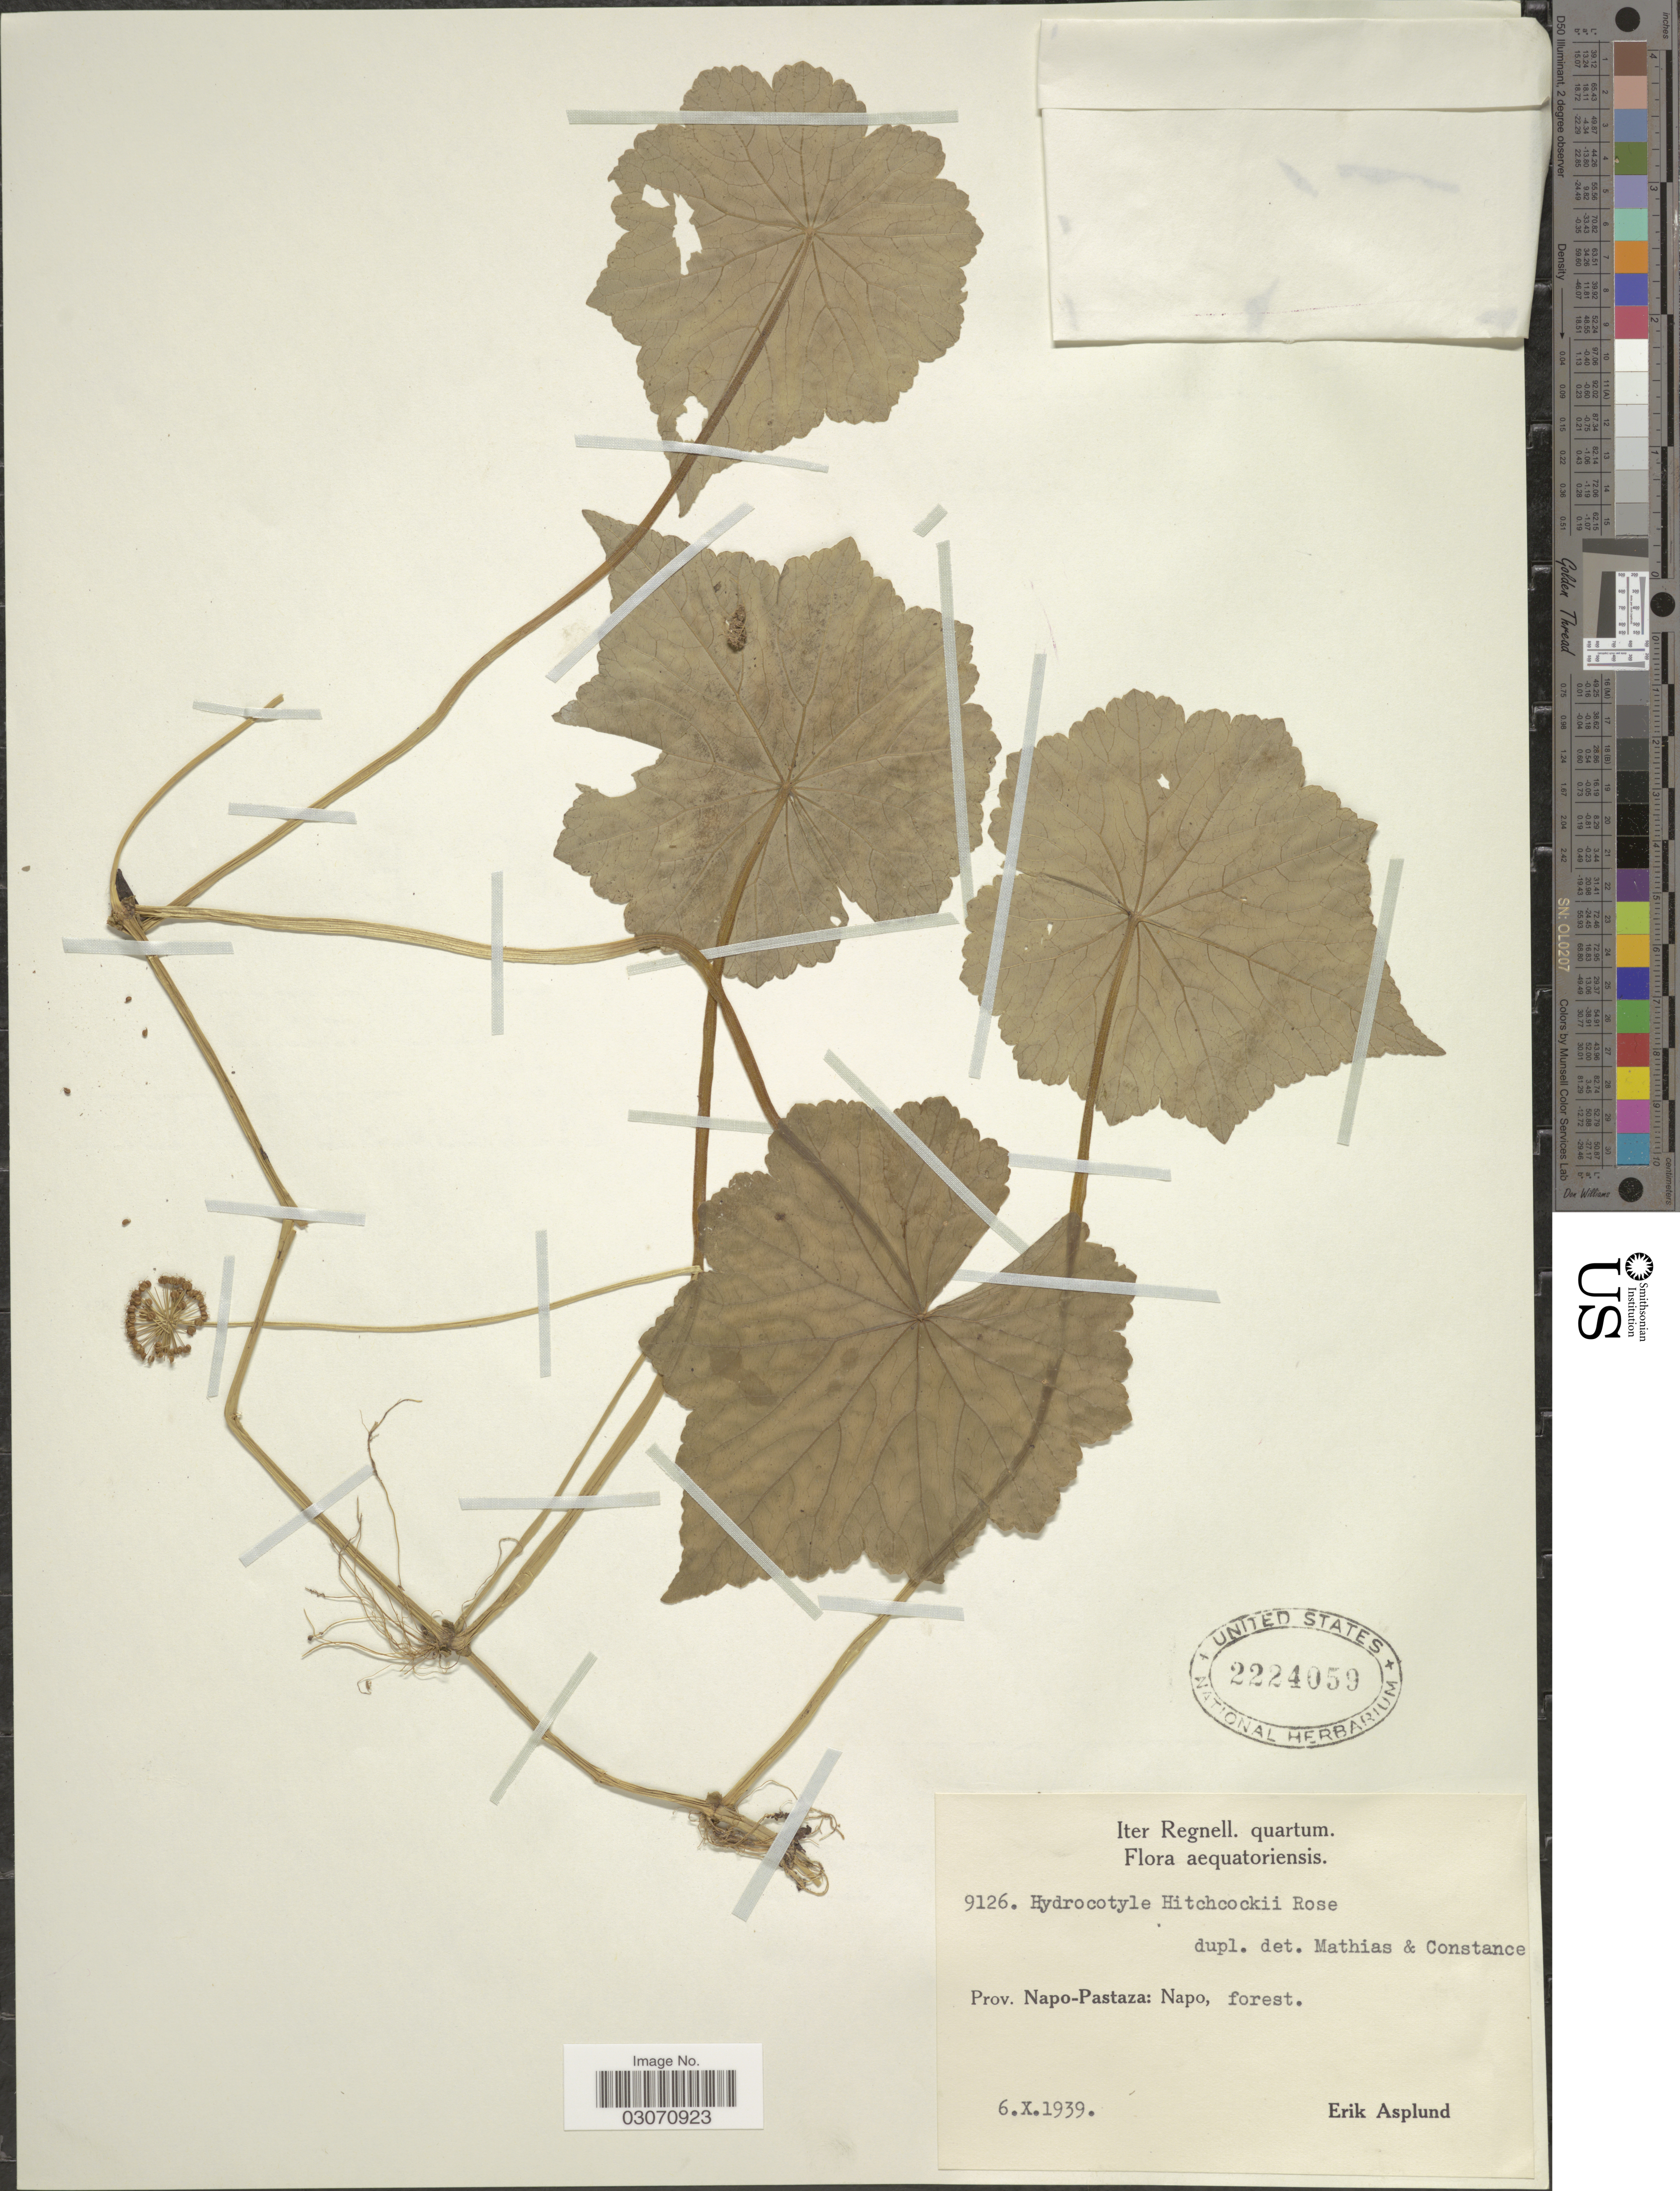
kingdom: Plantae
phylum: Tracheophyta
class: Magnoliopsida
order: Apiales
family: Araliaceae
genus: Hydrocotyle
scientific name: Hydrocotyle hitchcockii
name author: Rose ex Mathias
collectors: E. Asplund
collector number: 9126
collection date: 1939-10-06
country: Ecuador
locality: Prov. Napo-Pastaza: Napo, forest.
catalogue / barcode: US 2224059